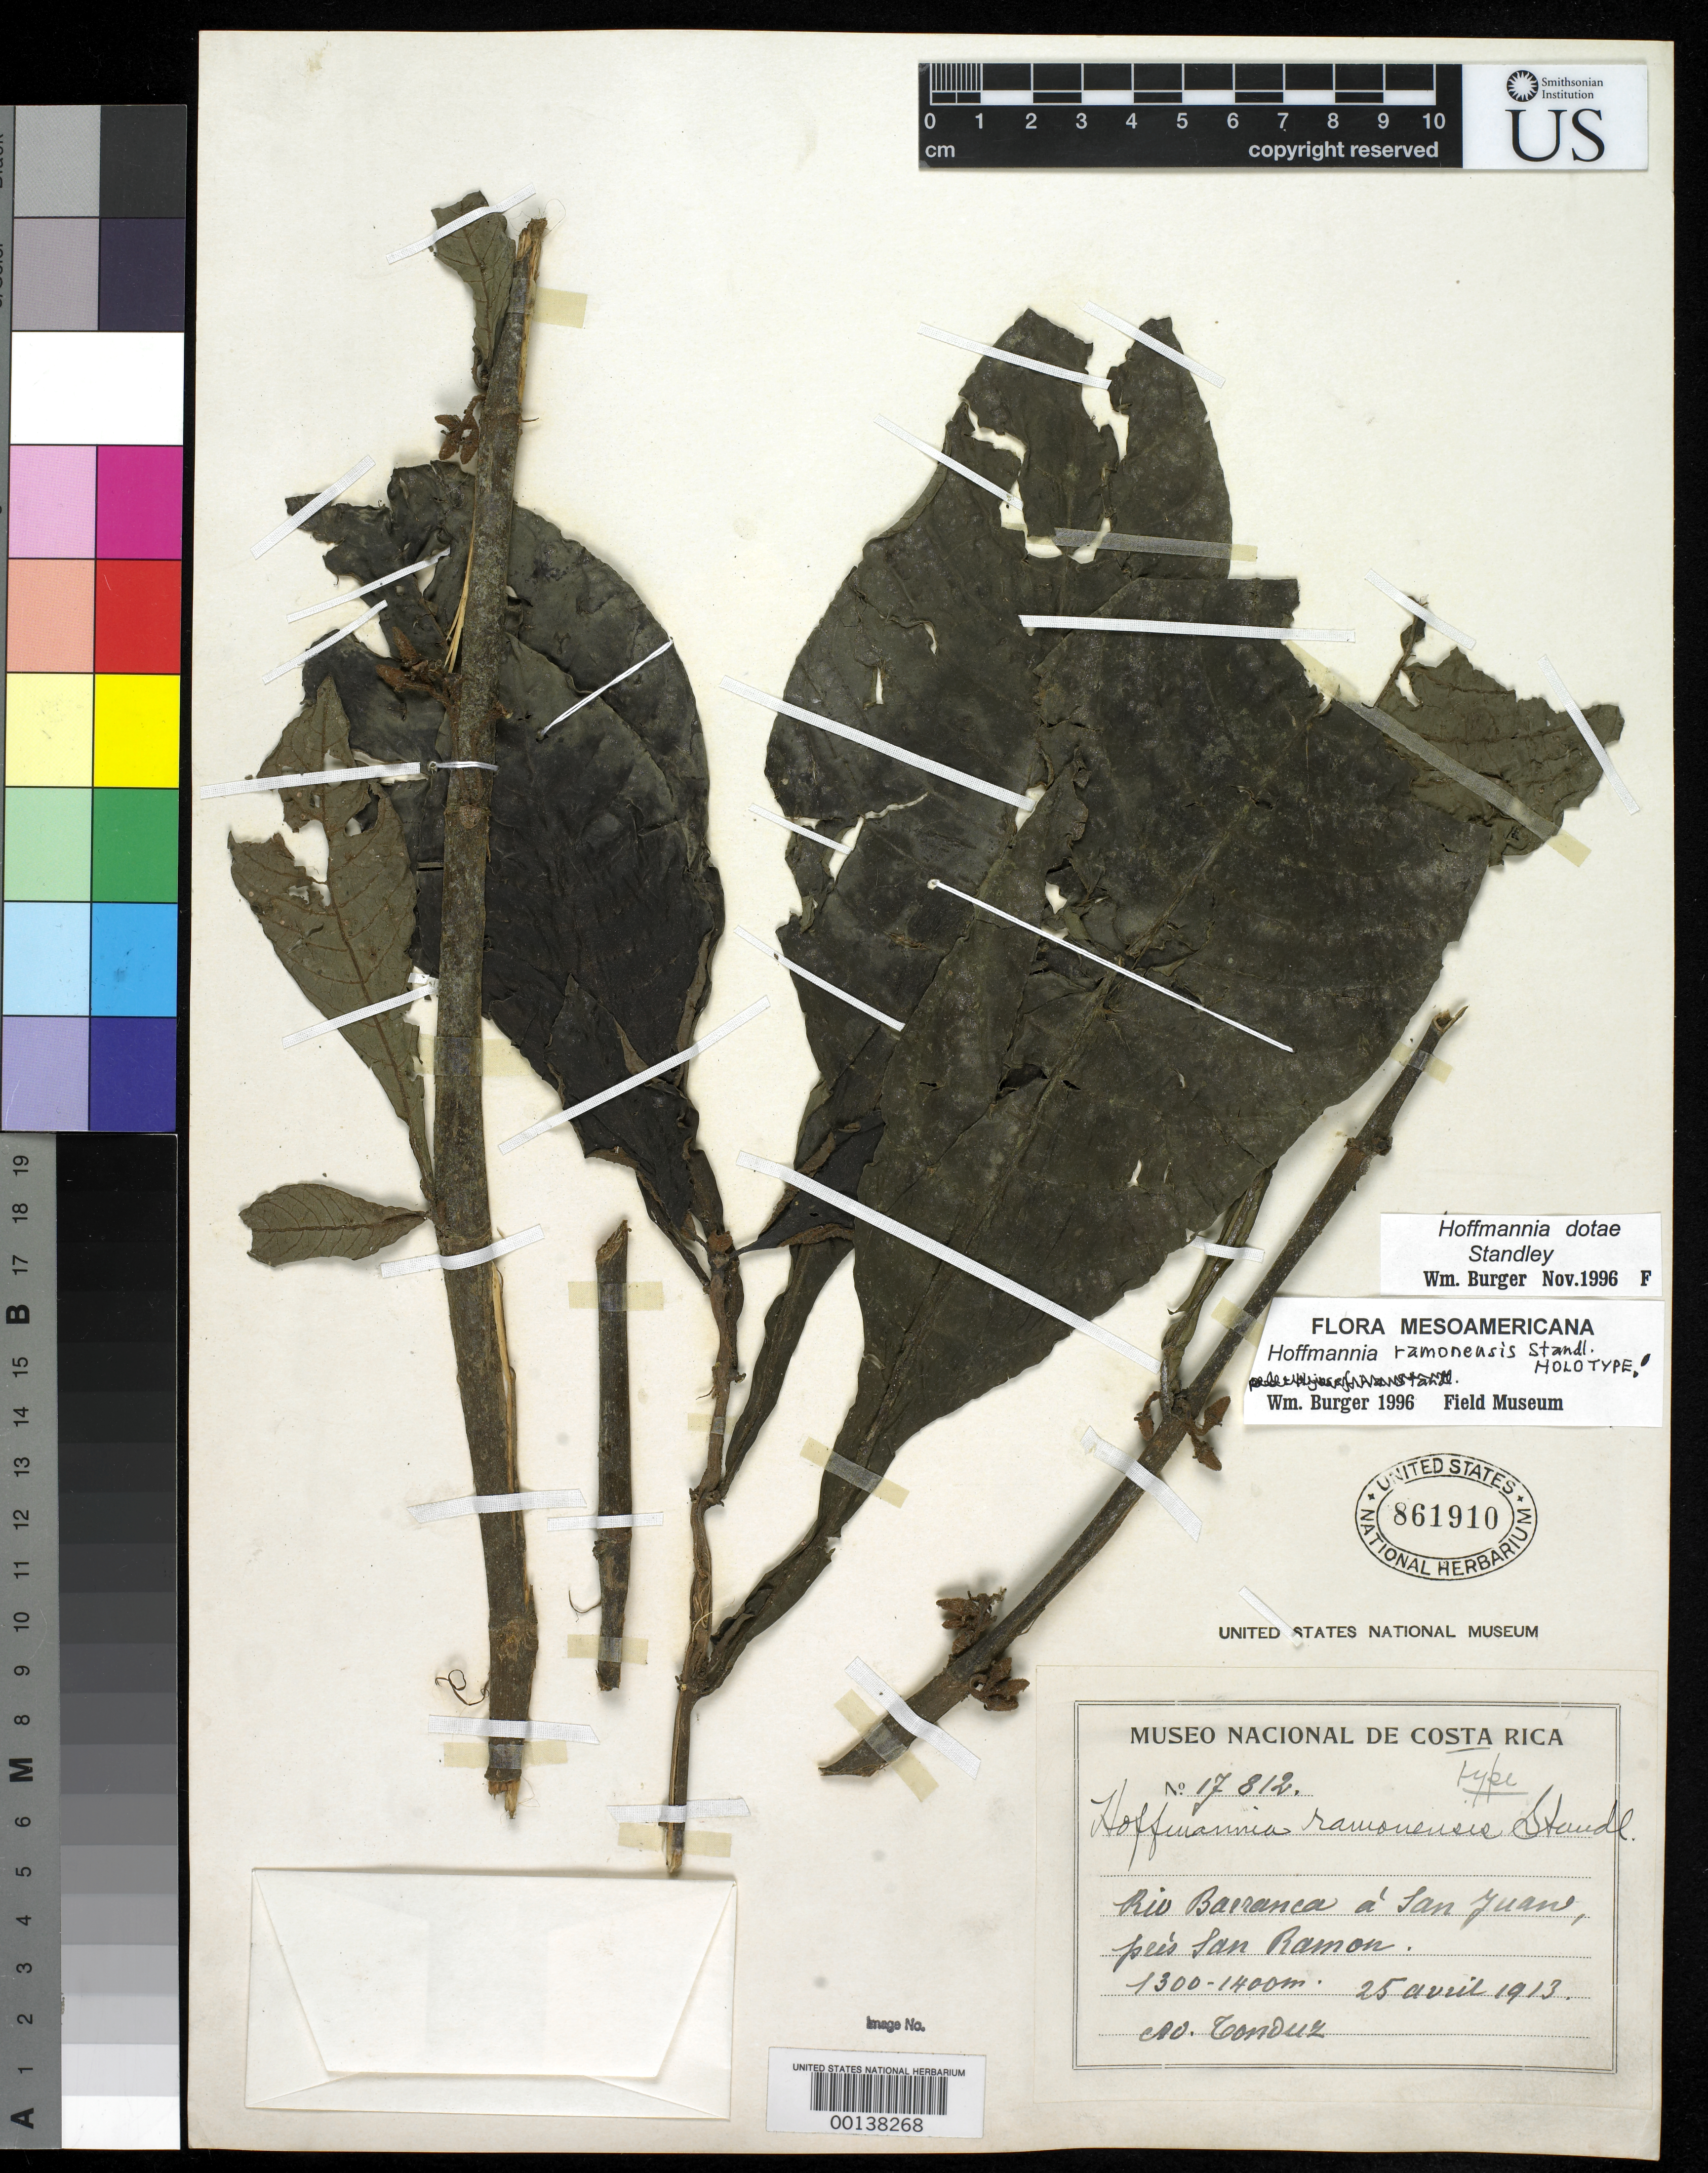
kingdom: Plantae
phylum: Tracheophyta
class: Magnoliopsida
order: Gentianales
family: Rubiaceae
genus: Hoffmannia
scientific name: Hoffmannia ramonensis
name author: Standl.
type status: Holotype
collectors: A. Tonduz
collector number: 17812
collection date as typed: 25 Apr 1913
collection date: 1913-04-25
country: Costa Rica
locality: Rio Barranca at San Juan, near San Ramon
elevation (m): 1300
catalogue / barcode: US 861910